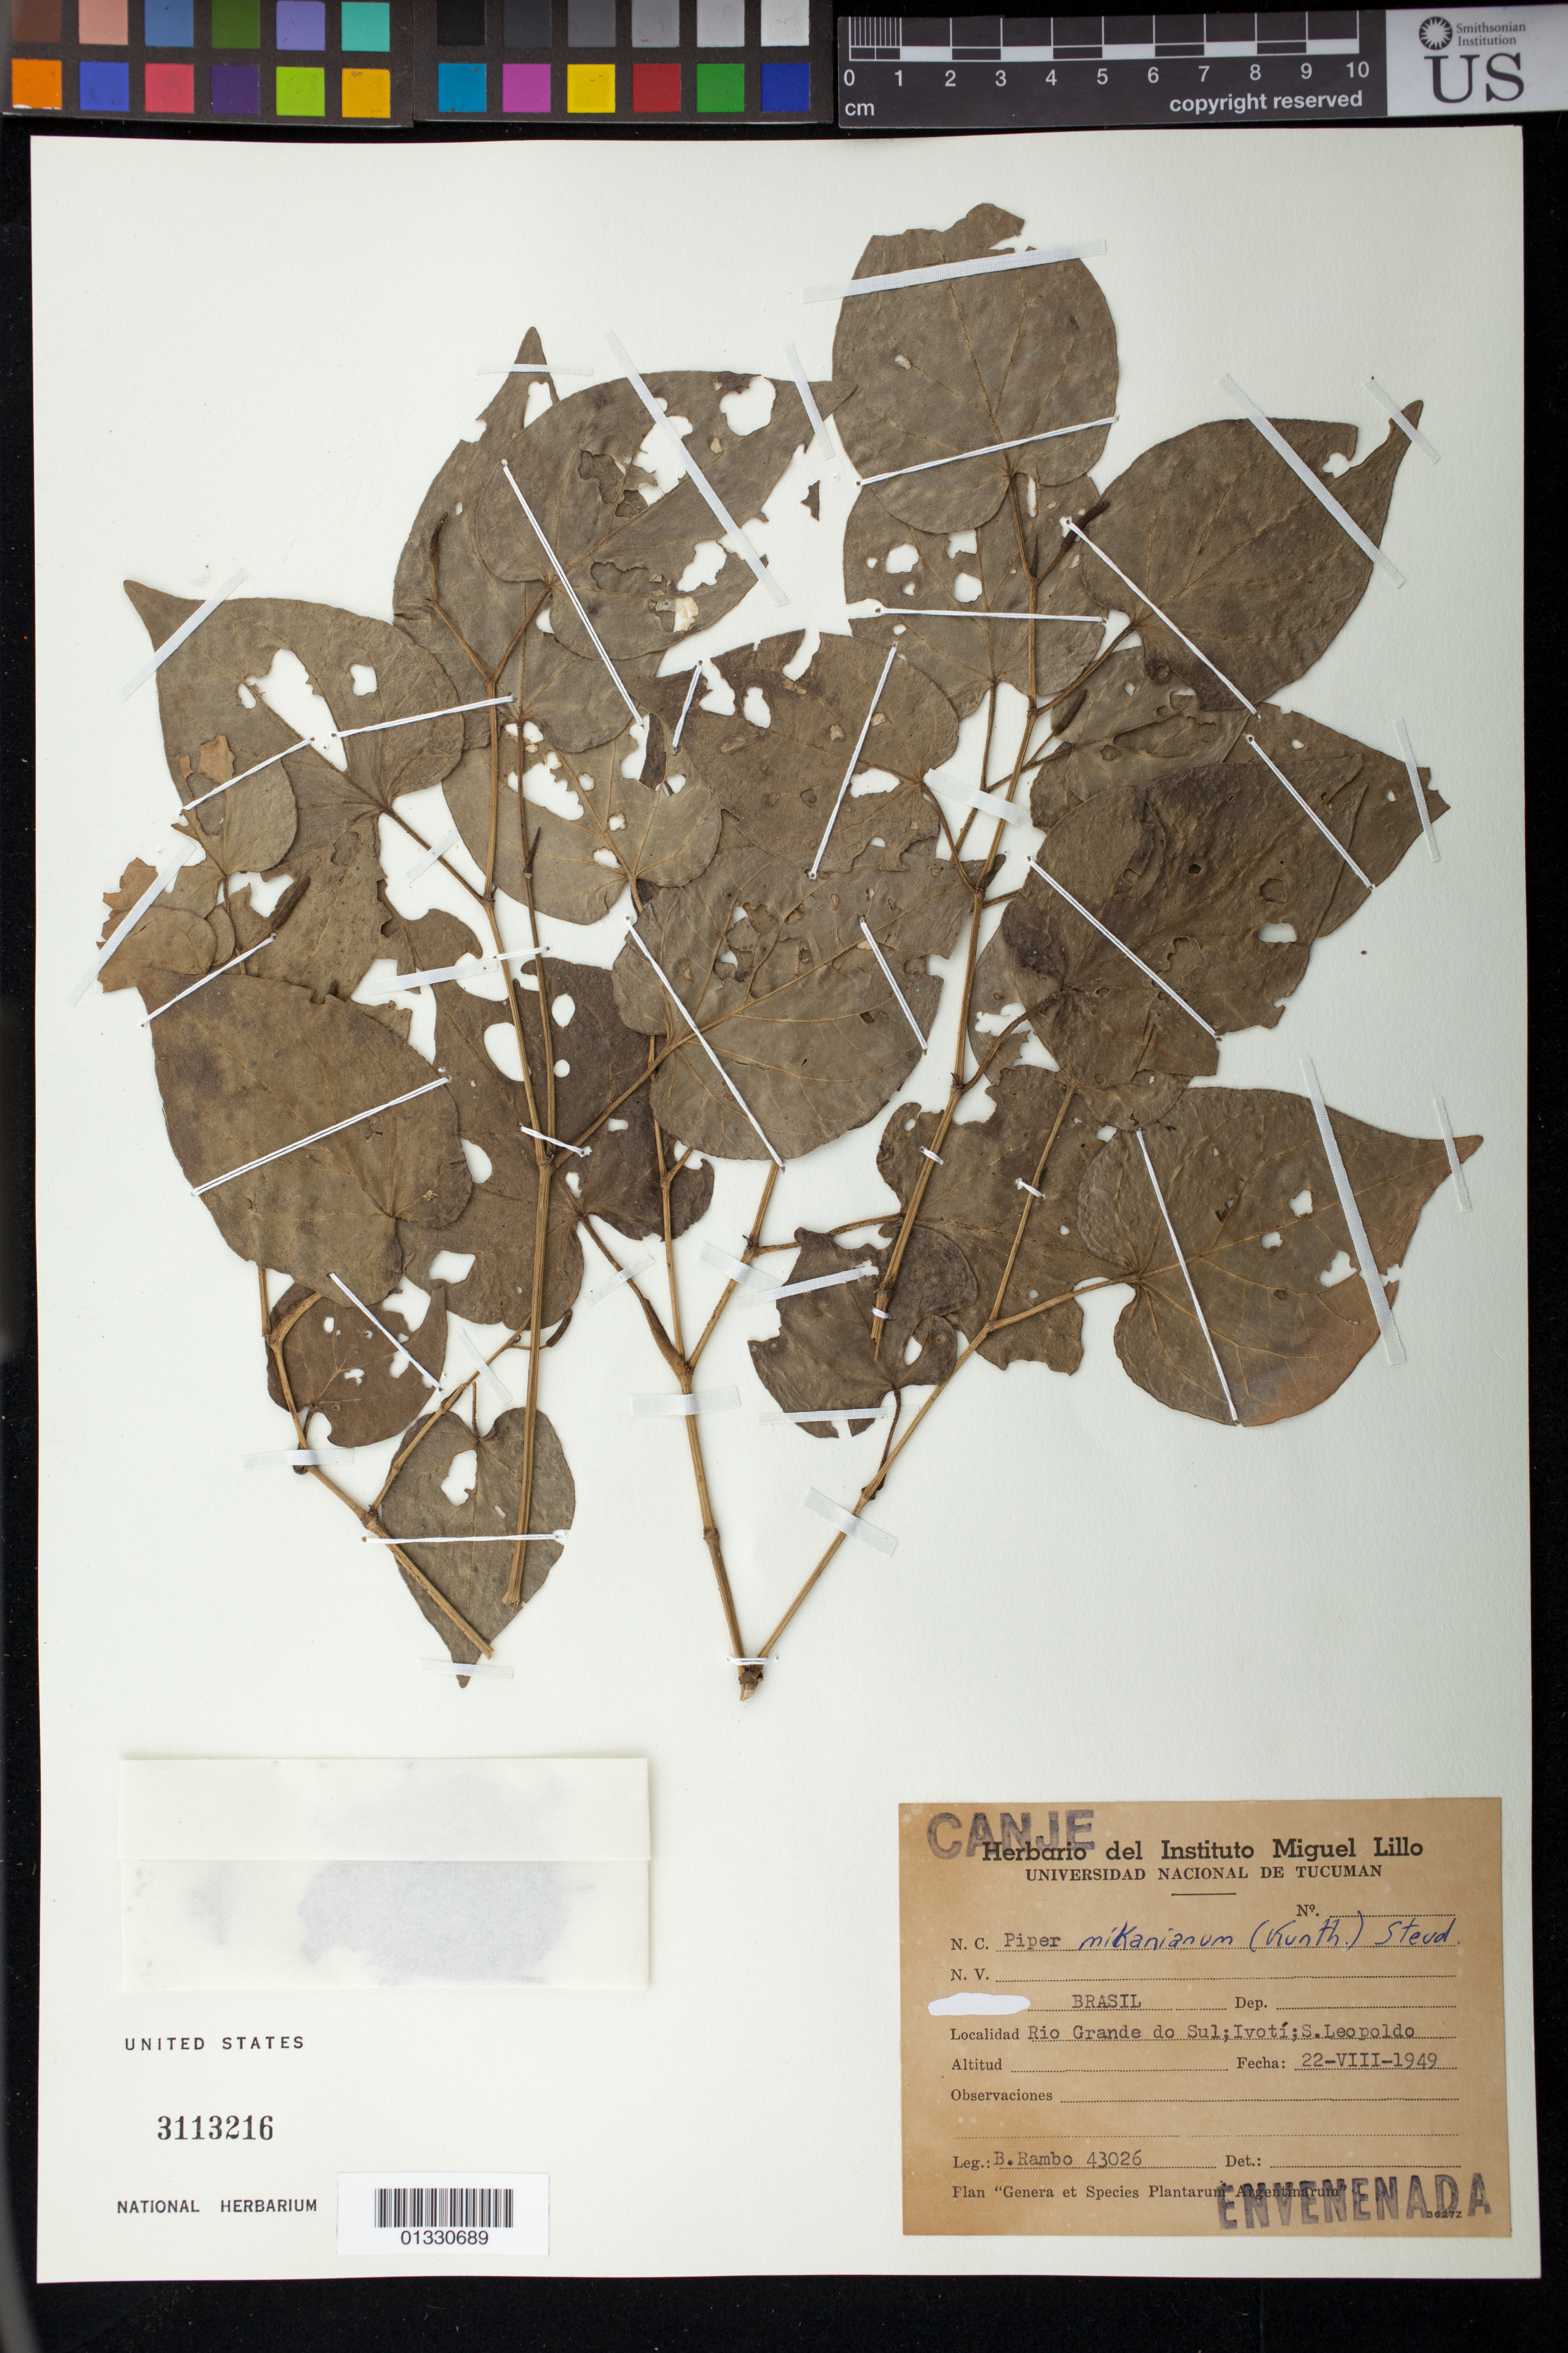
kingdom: Plantae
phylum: Tracheophyta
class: Magnoliopsida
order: Piperales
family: Piperaceae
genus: Piper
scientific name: Piper mikanianum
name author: Kunth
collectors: B. Rambo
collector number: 43026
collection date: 1949-08-22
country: Brazil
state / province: Rio Grande do Sul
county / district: São Leopoldo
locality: Ivotí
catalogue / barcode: US 3113216